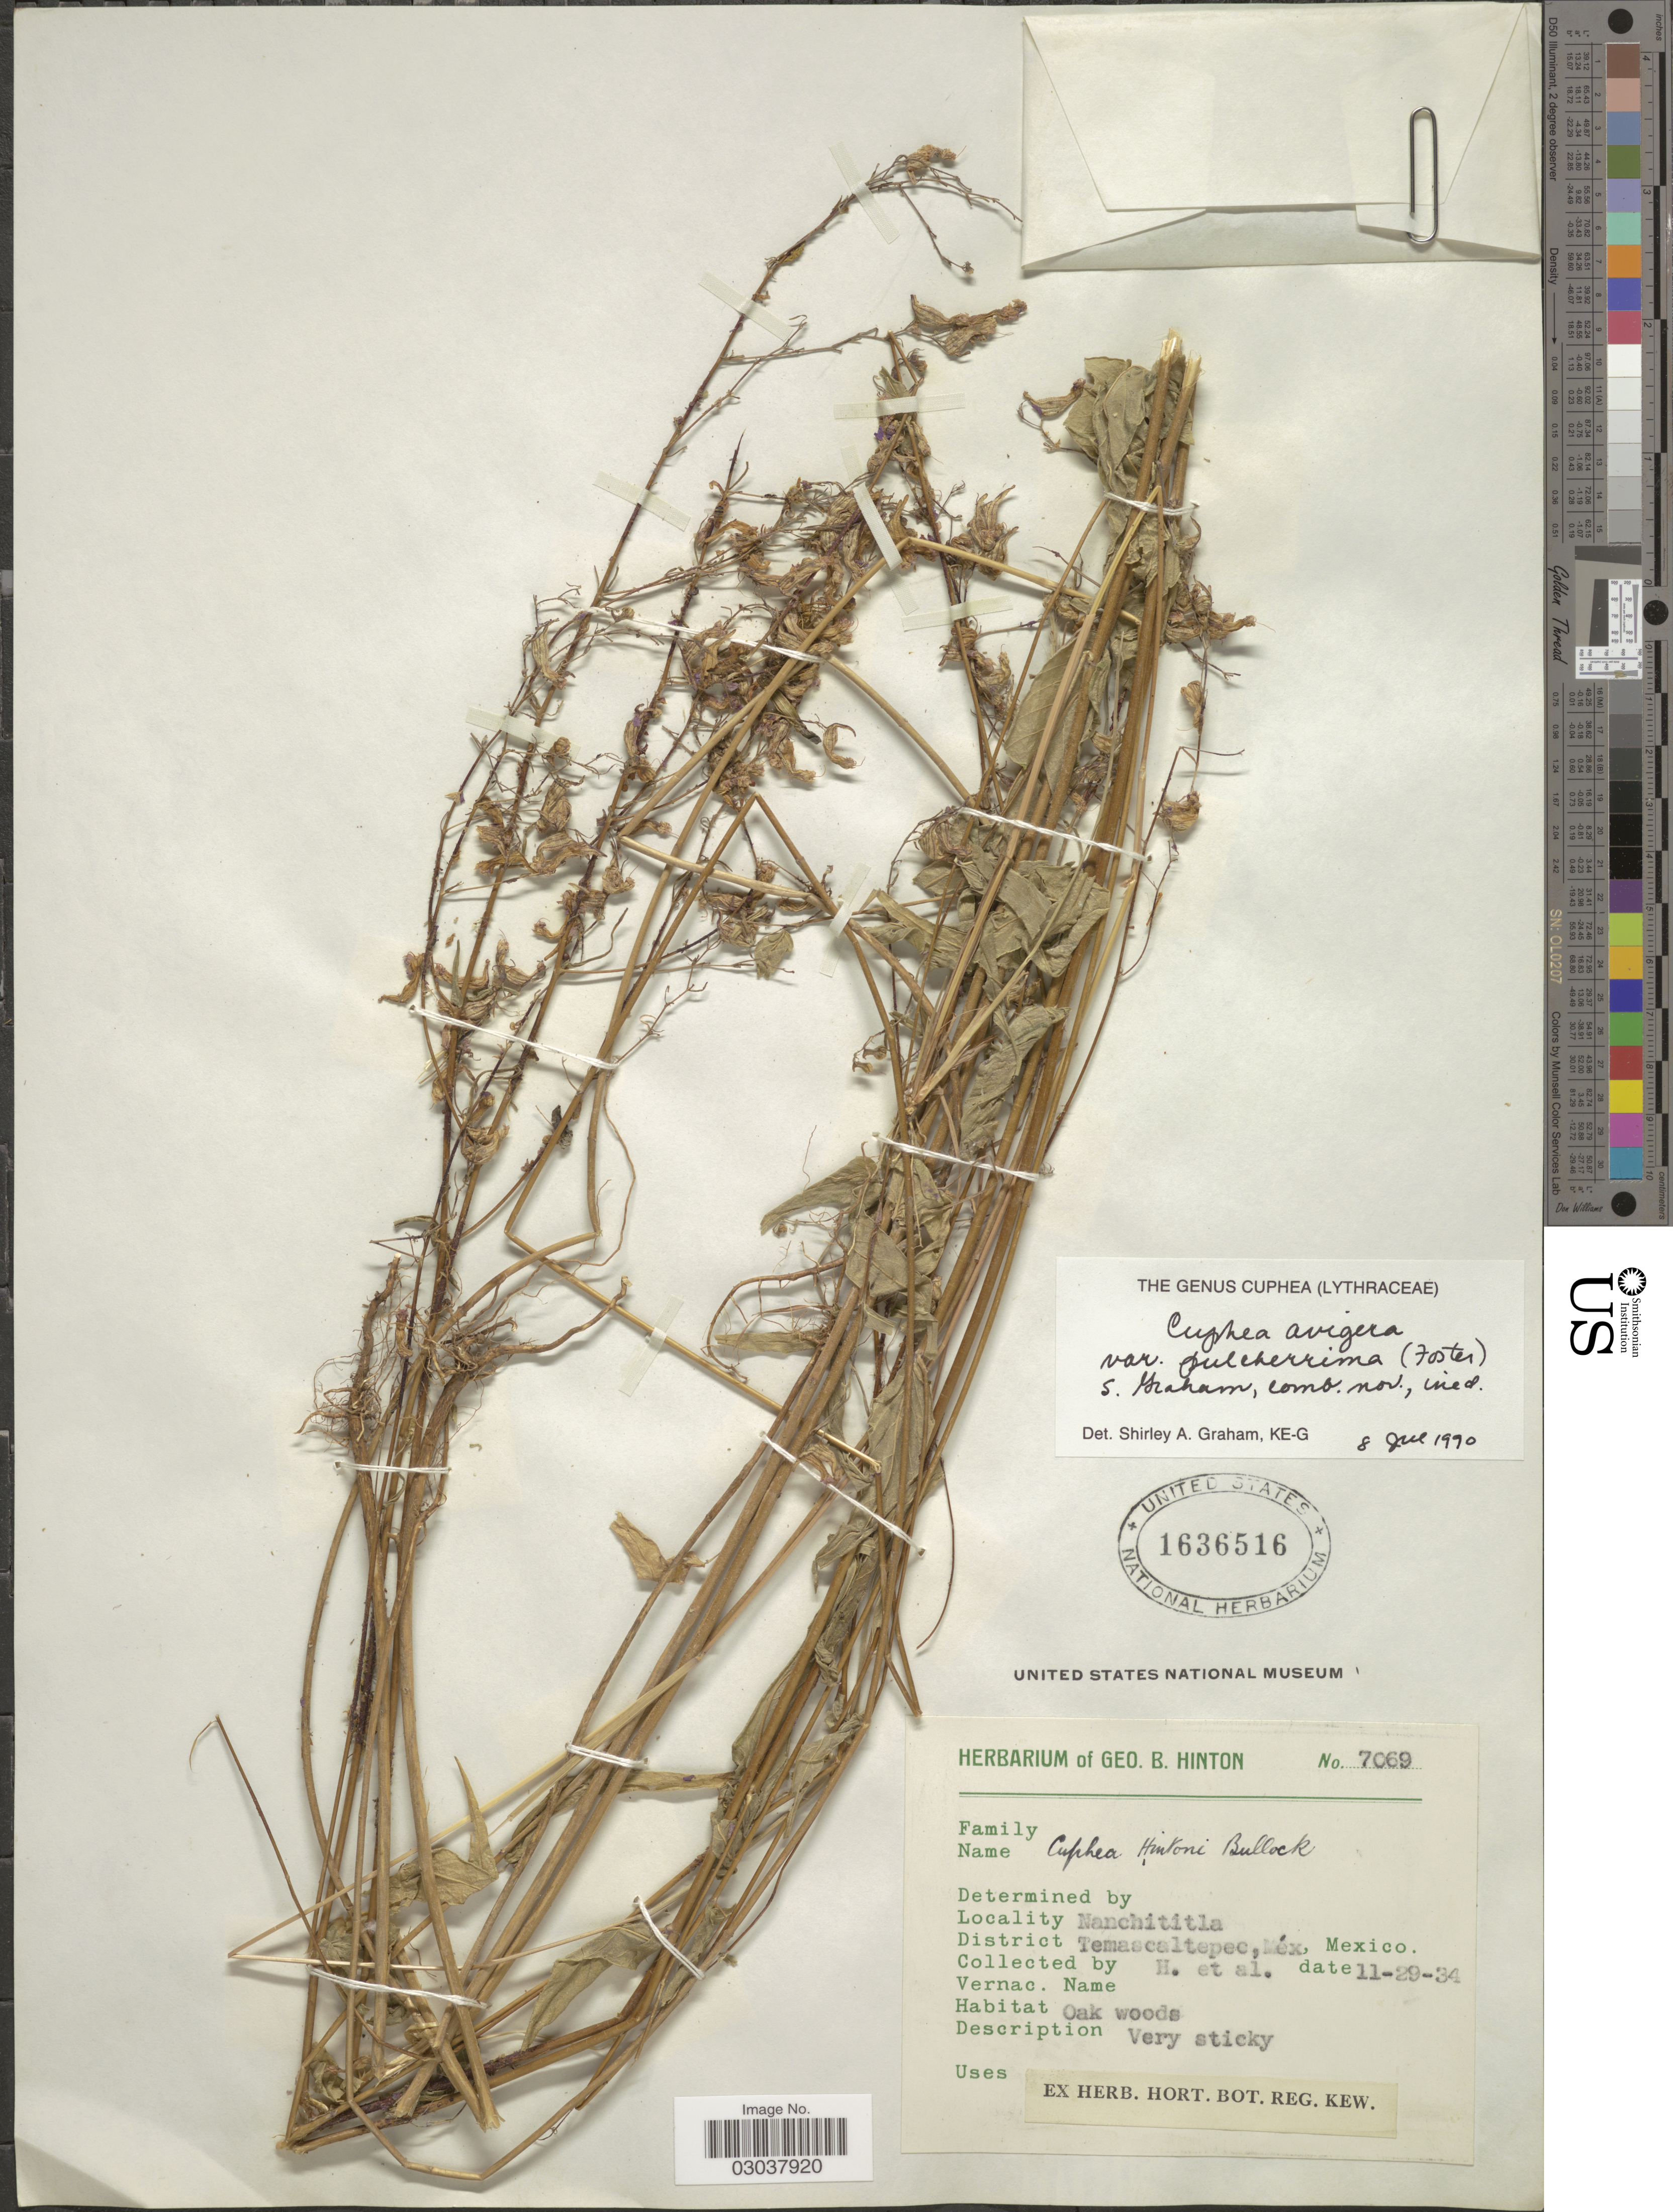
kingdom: Plantae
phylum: Tracheophyta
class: Magnoliopsida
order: Myrtales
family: Lythraceae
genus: Cuphea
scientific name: Cuphea avigera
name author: B.L. Rob. & Seaton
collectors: G. B. Hinton & et al.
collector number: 7069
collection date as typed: Transcribed d/m/y: 29/11/34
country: Mexico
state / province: México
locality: Nanchititla. District Temascaltepec, Méx.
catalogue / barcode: US 1636516